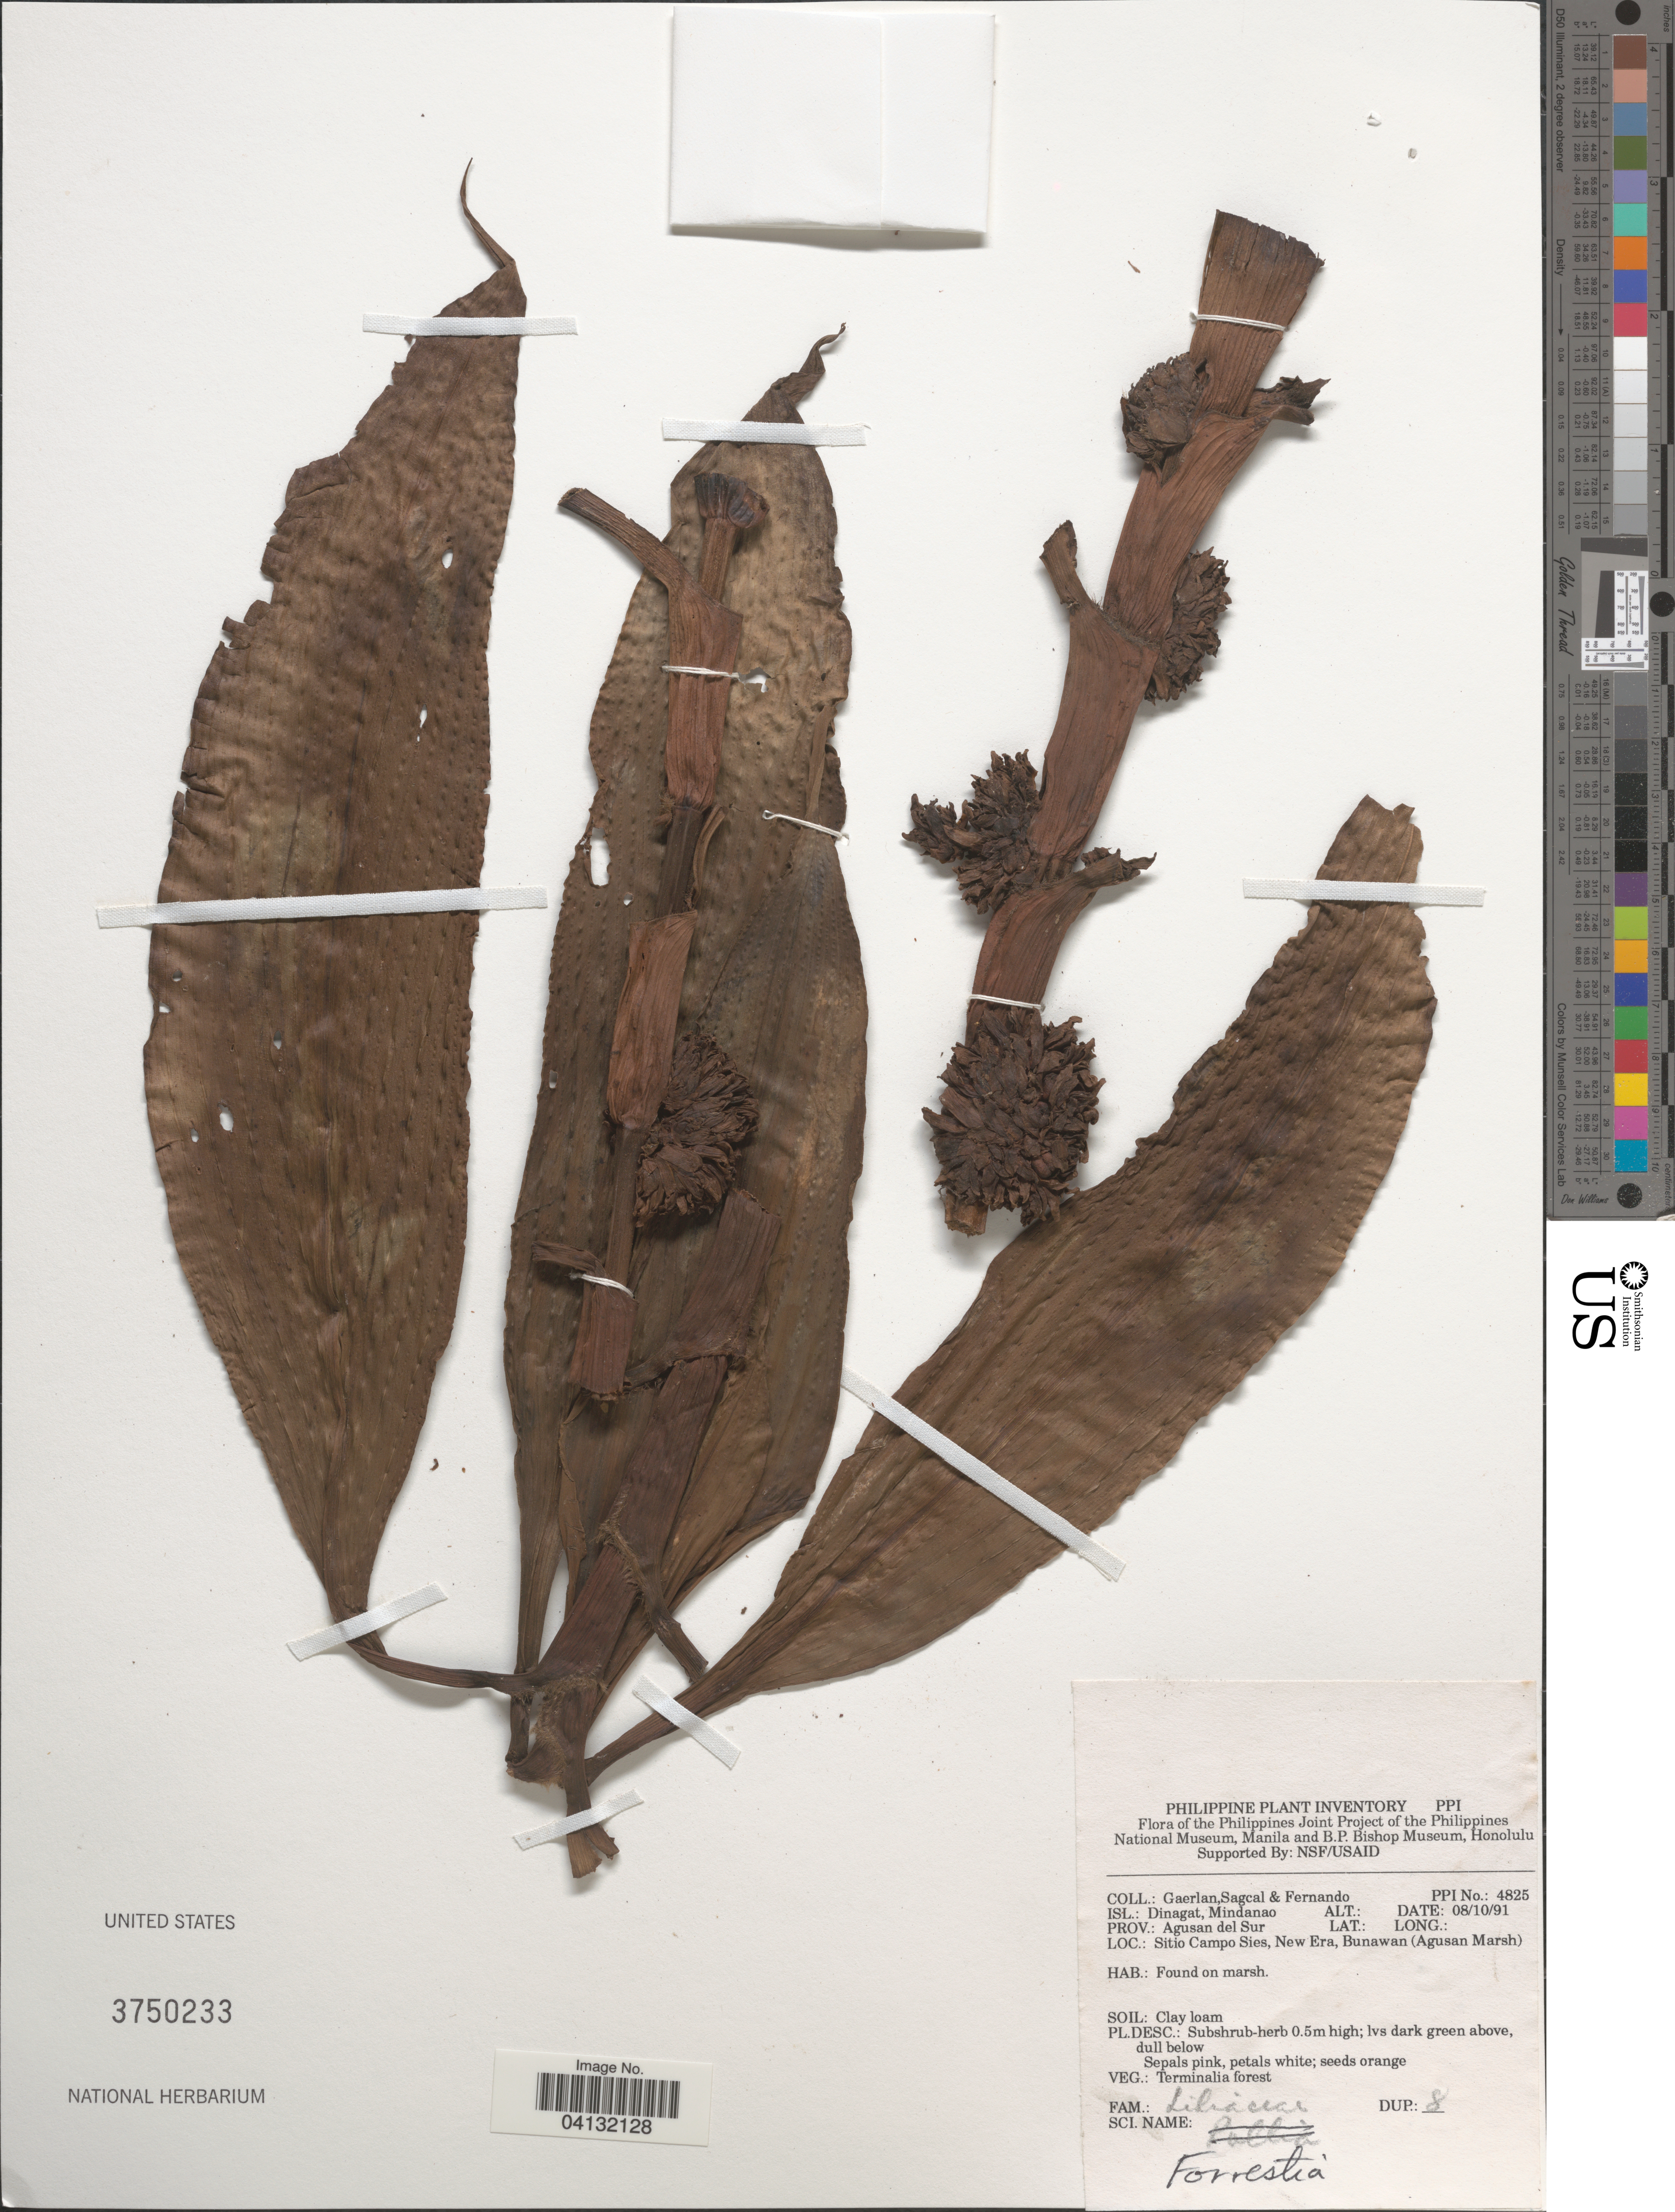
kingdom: Plantae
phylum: Tracheophyta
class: Liliopsida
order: Commelinales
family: Commelinaceae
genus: Forrestia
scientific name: Forrestia sp.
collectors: Gaerlan, E. Sagcal & -- Fernando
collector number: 4825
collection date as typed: Transcribed d/m/y: 8/10/91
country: Philippines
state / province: Caraga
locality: Isl.: Dinagat, Mindanao. Prov.: Agusan del Sur. Sitio Campo Sies, New Era, Bunawan (Agusan Marsh).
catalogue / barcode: US 3750233